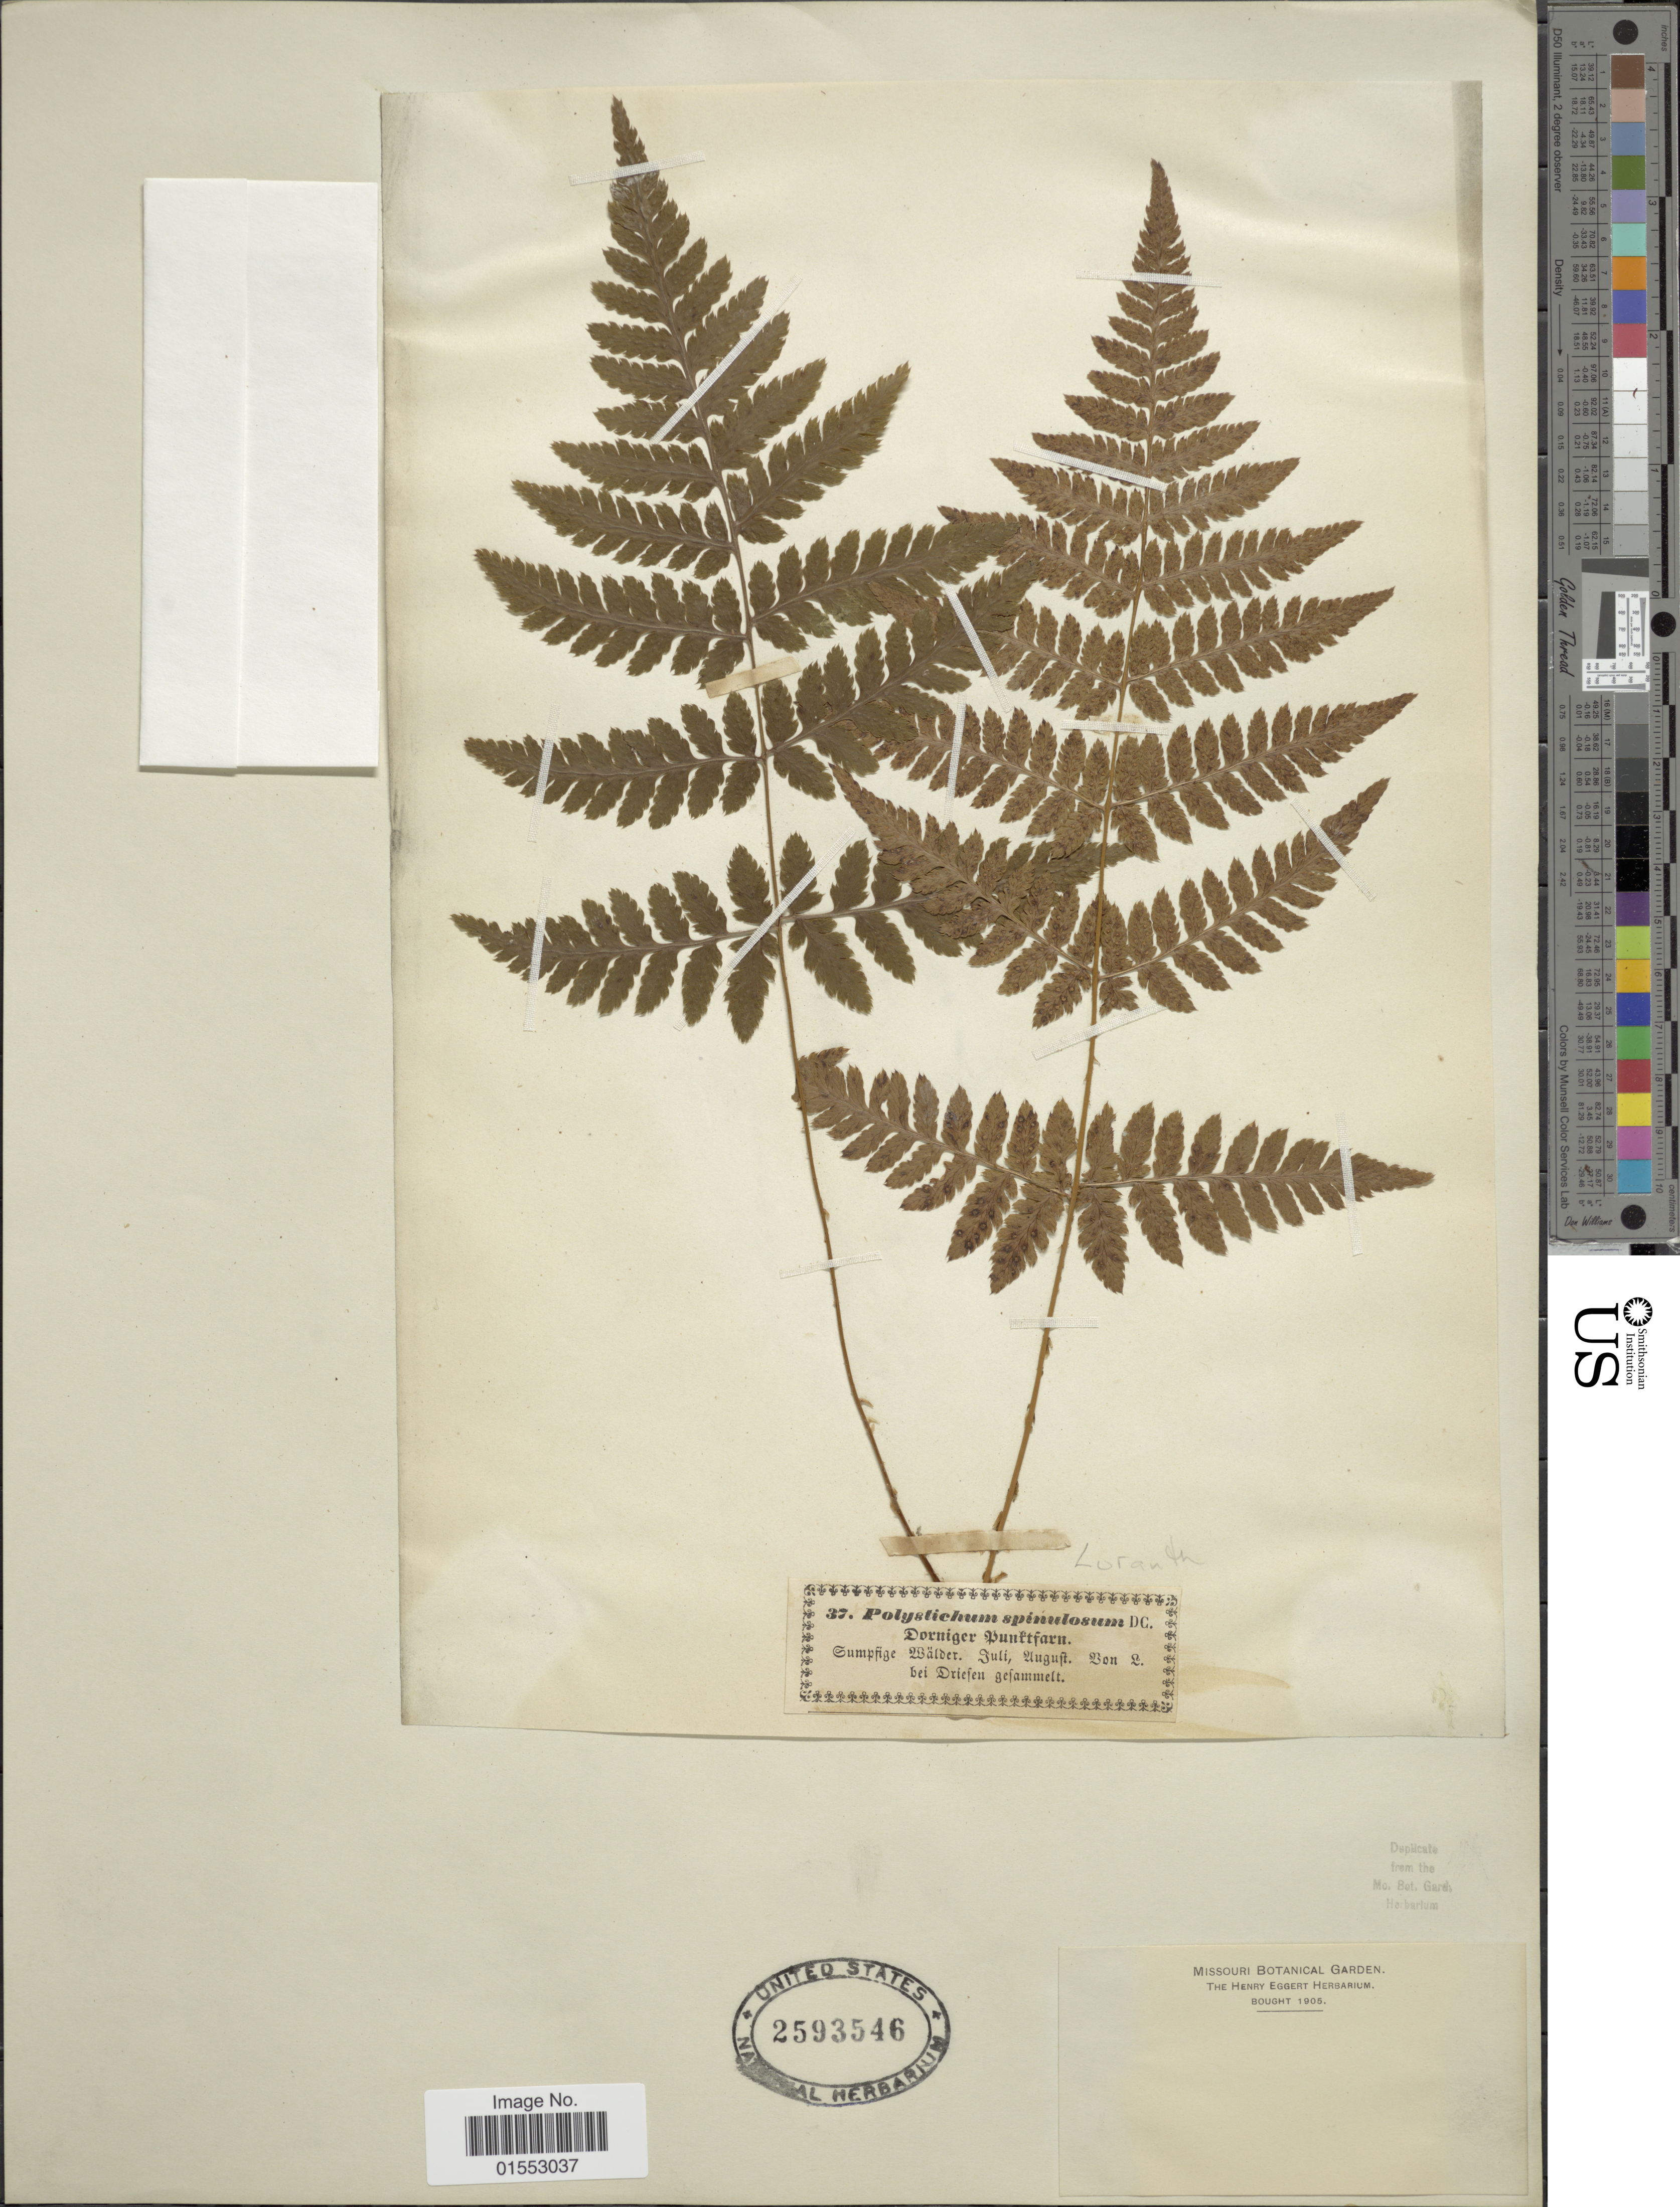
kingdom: Plantae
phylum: Tracheophyta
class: Polypodiopsida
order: Polypodiales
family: Dryopteridaceae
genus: Dryopteris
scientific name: Dryopteris carthusiana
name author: (Villars) H.P. Fuchs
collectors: ex herb. Henry Eggert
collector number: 37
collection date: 1905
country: Poland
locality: Gumpige walder bei Driefen fefammelt [interpreted]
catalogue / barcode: US 2593546